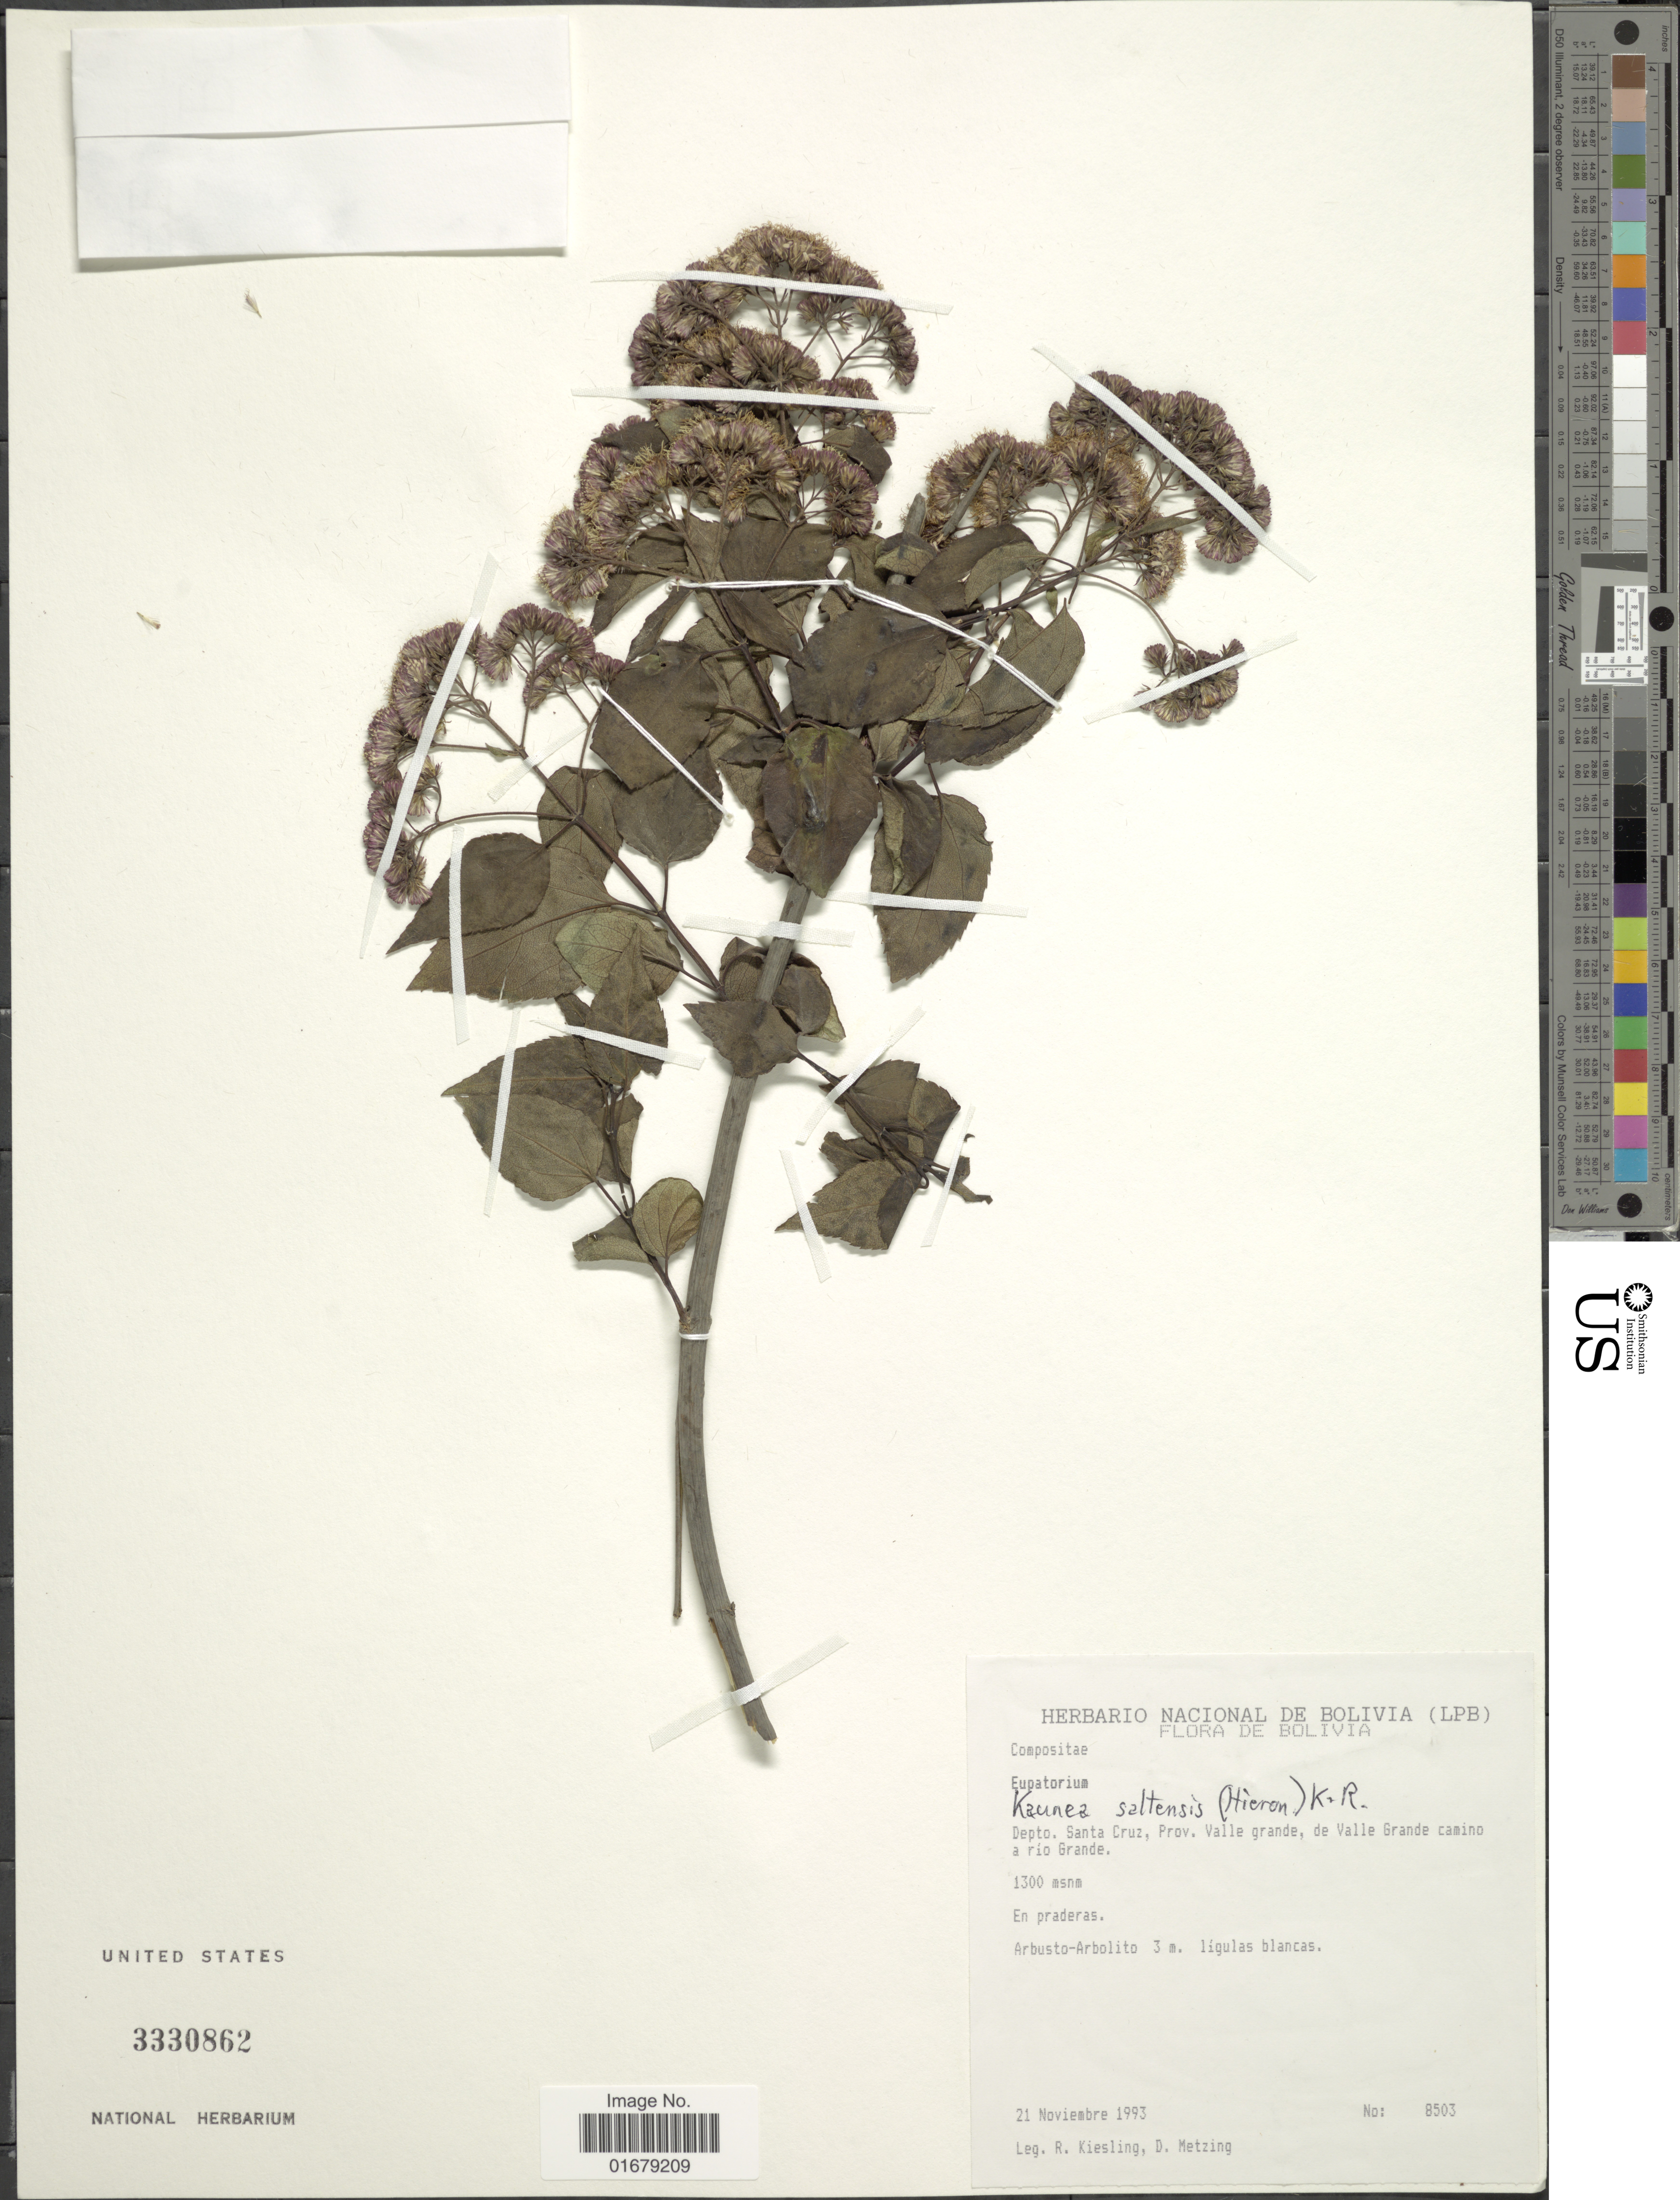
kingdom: Plantae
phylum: Tracheophyta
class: Magnoliopsida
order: Asterales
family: Asteraceae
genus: Kaunia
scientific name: Kaunia saltensis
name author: (Hieron.) R.M. King & H. Rob.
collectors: R. Kiesling & D. Metzing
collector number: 8503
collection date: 1993-11-21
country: Bolivia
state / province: Santa Cruz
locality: Bolivia. Depto. Santa Cruz, Prov. Valle grande, de Valle Grande camino a rio Grande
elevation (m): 1300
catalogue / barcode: US 3330862